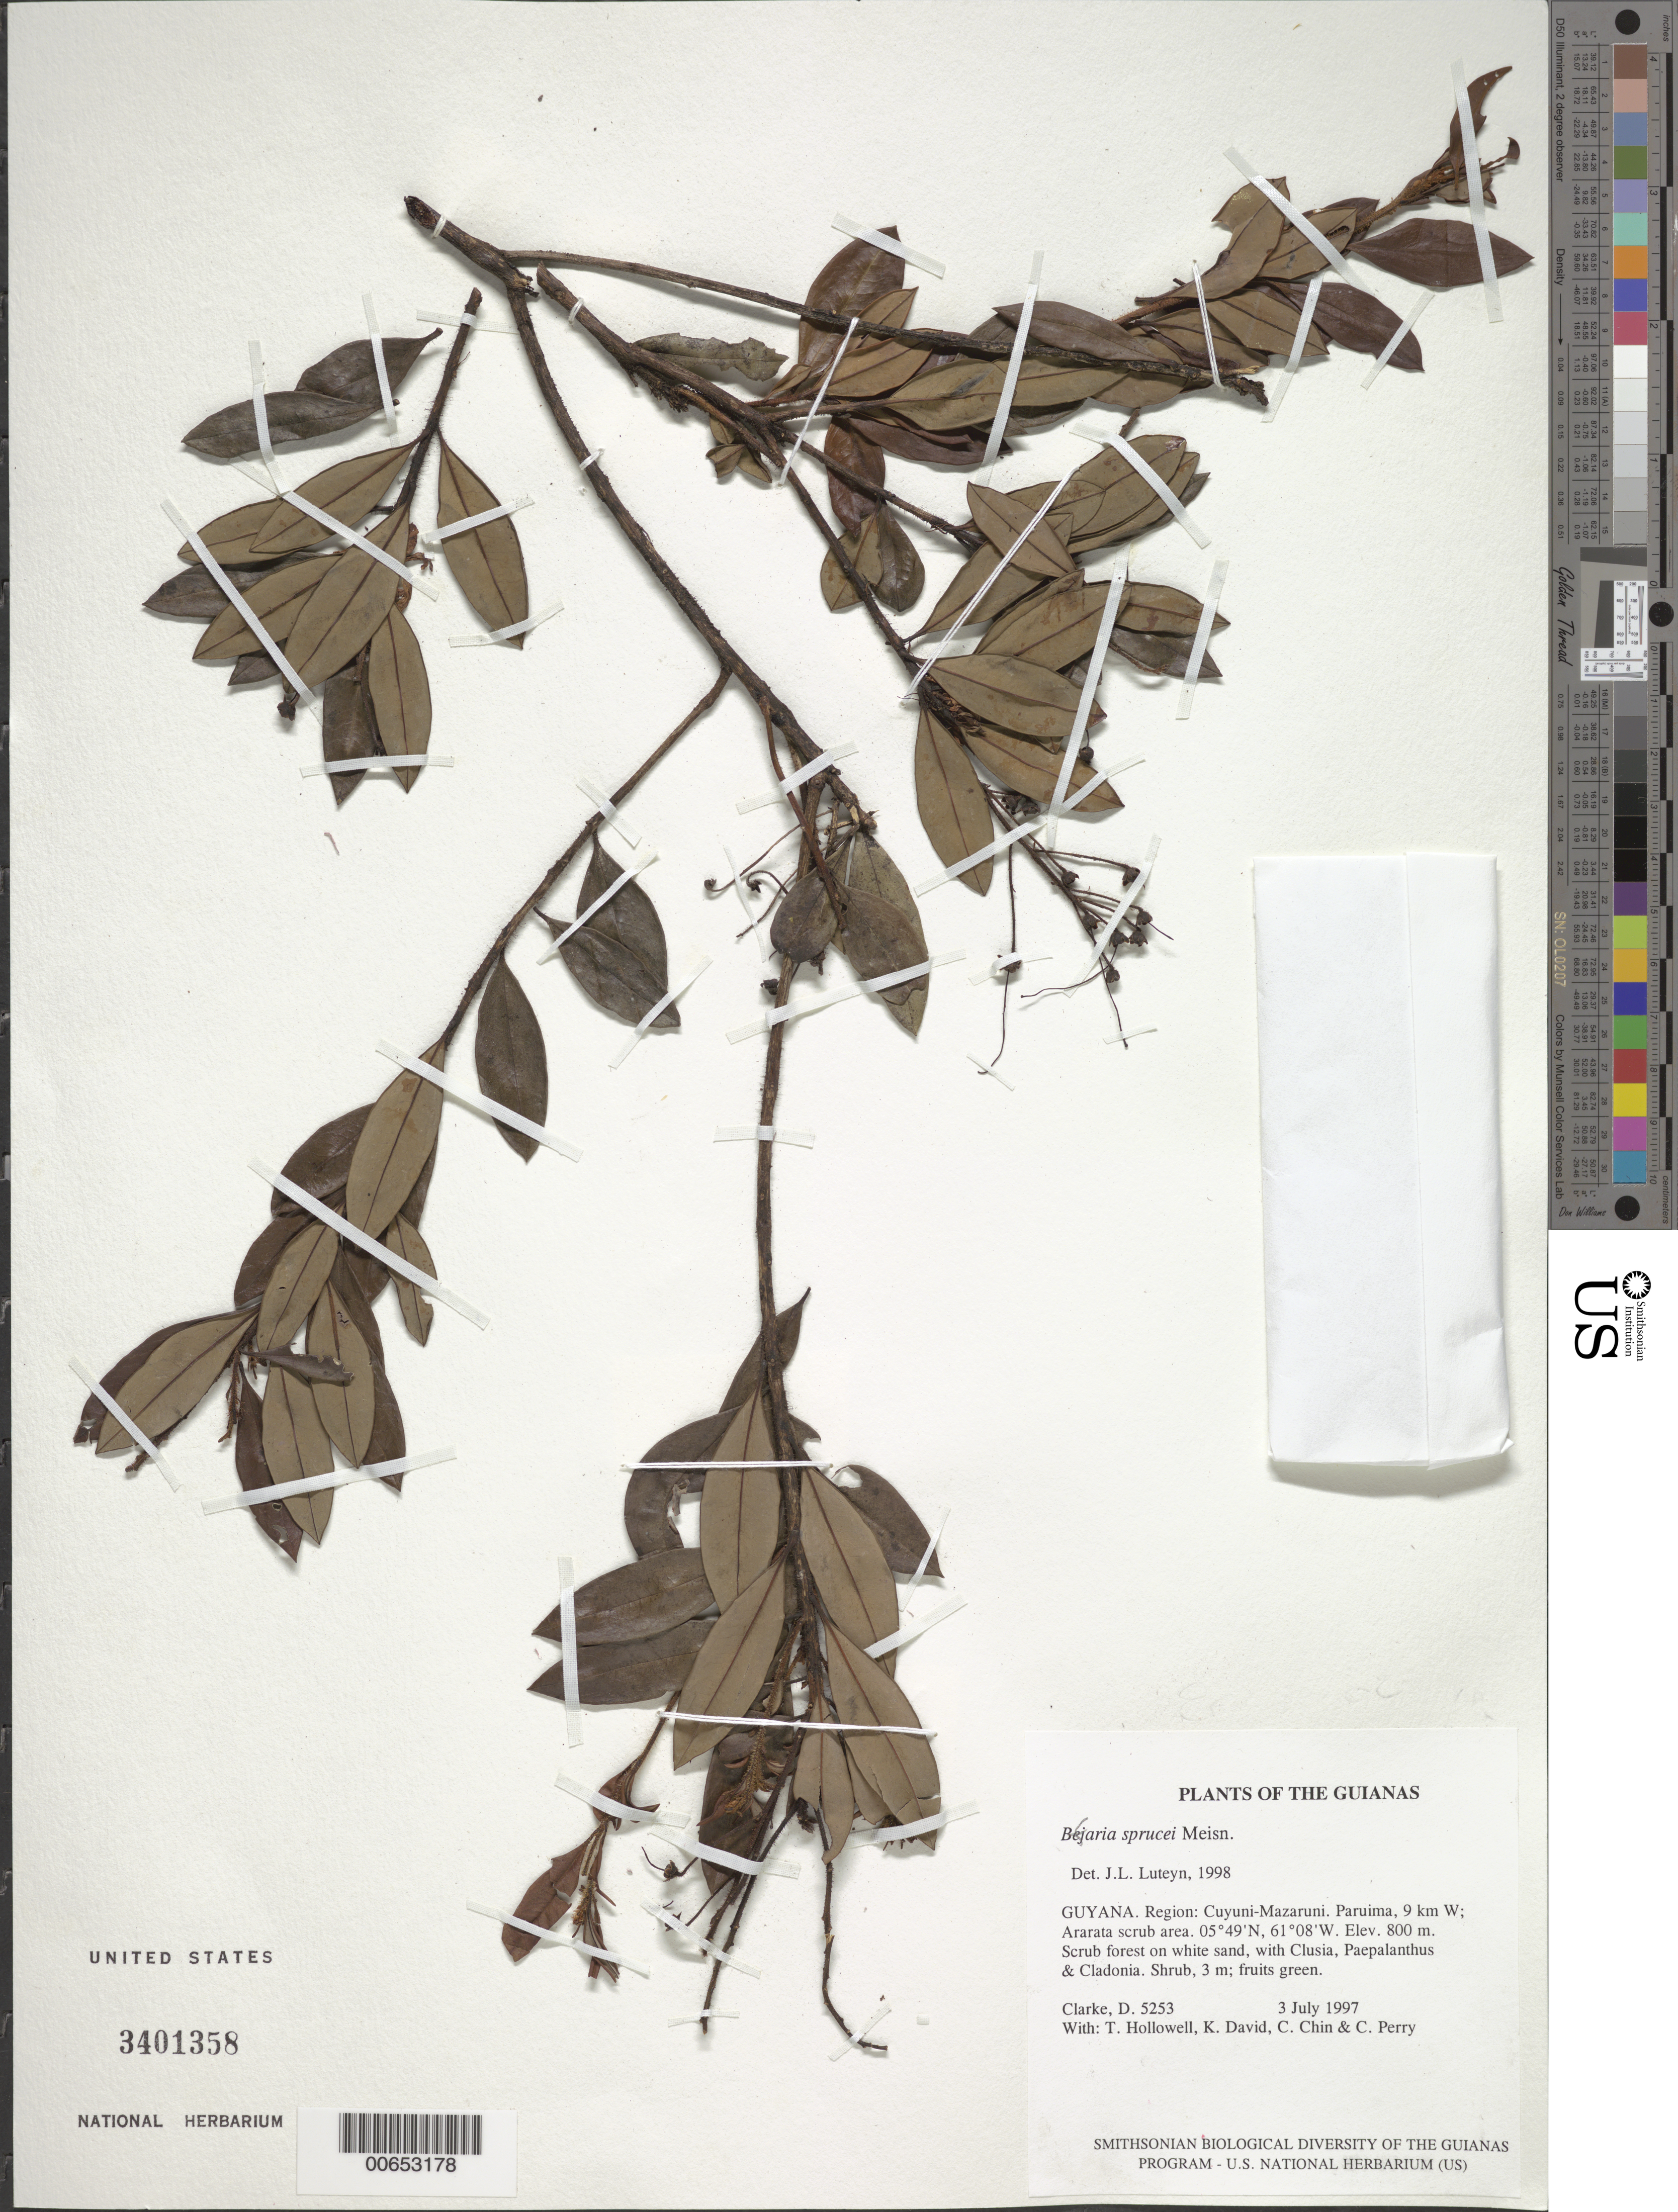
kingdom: Plantae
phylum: Tracheophyta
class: Magnoliopsida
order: Ericales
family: Ericaceae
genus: Bejaria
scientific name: Bejaria sprucei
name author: Meisn.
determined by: Luteyn, J. L.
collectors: H. D. Clarke, T. Hollowell, K. David, C. Chin & C. Perry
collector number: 5253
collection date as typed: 3 July 1997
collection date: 1997-07-03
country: Guyana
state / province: Cuyuni-Mazaruni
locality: Paruima, 9 km W; Ararata scrub area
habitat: Scrub forest on white sand, with Clusia, Paepalanthus & Cladonia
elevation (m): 800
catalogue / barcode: US 3401358